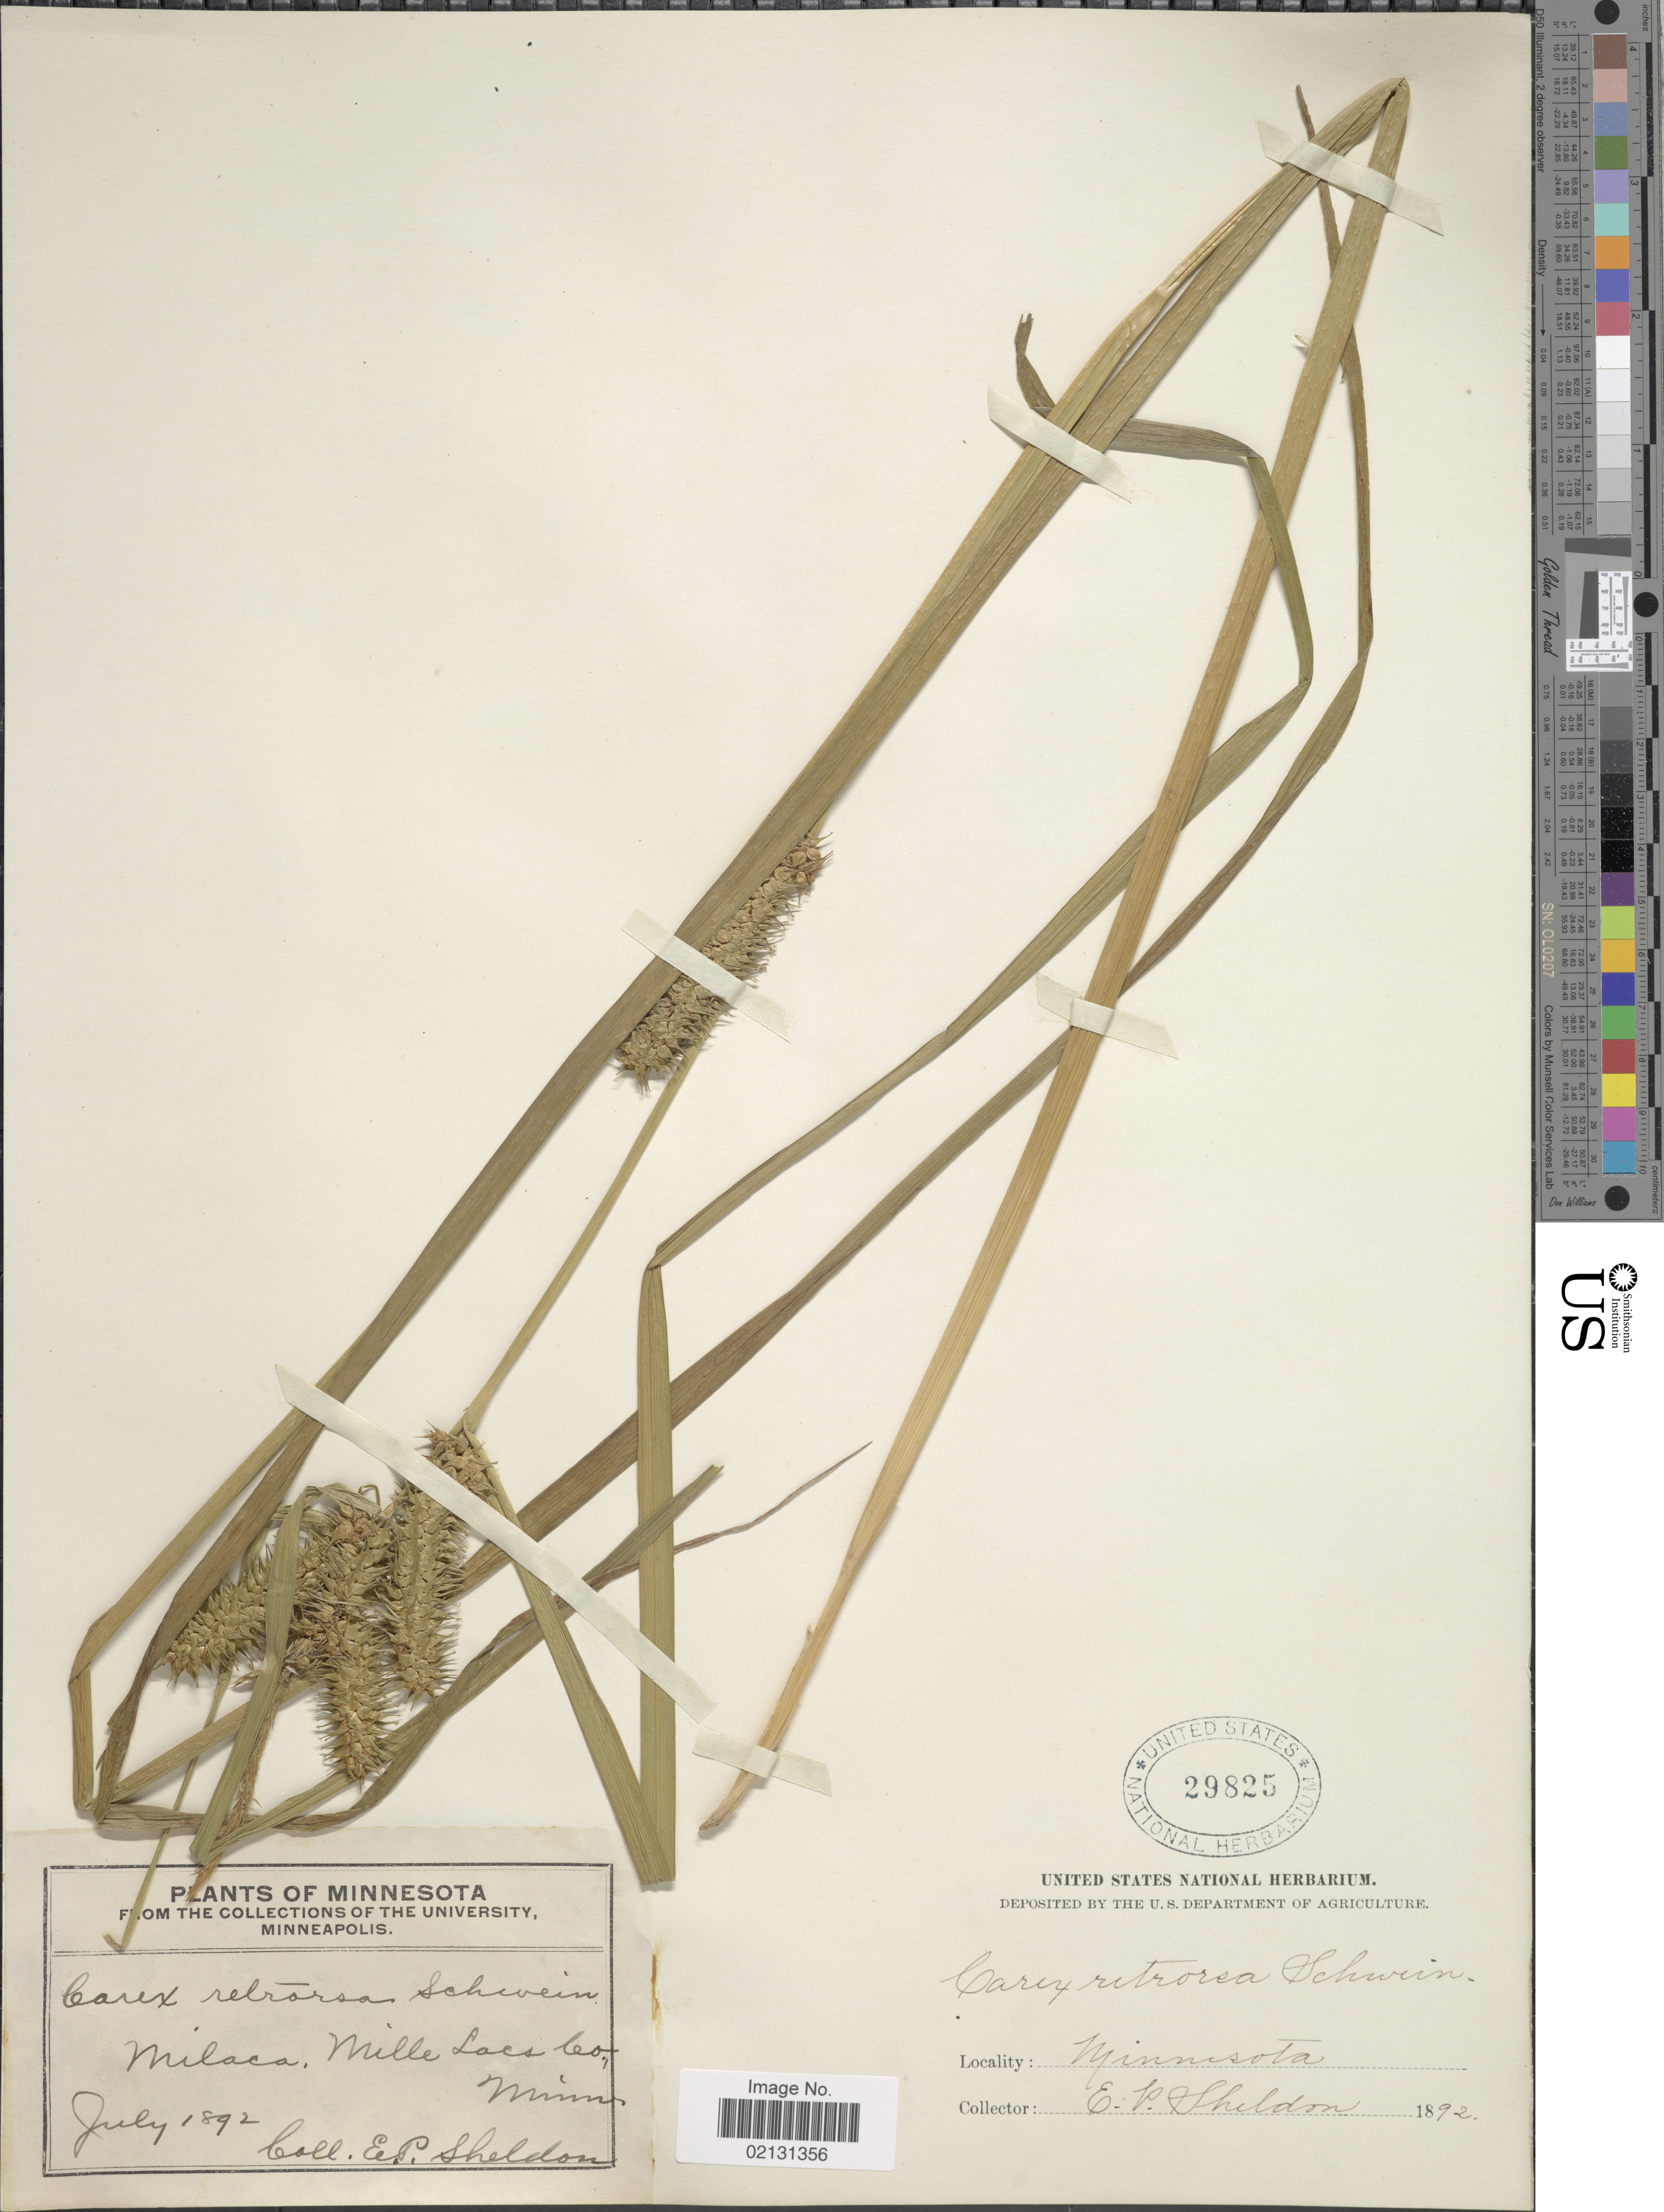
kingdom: Plantae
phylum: Tracheophyta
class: Liliopsida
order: Poales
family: Cyperaceae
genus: Carex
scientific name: Carex retrorsa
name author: Schwein.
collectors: E. P. Sheldon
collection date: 1892-07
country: United States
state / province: Minnesota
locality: Milaca, Mille Lacs Co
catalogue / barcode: US 29825